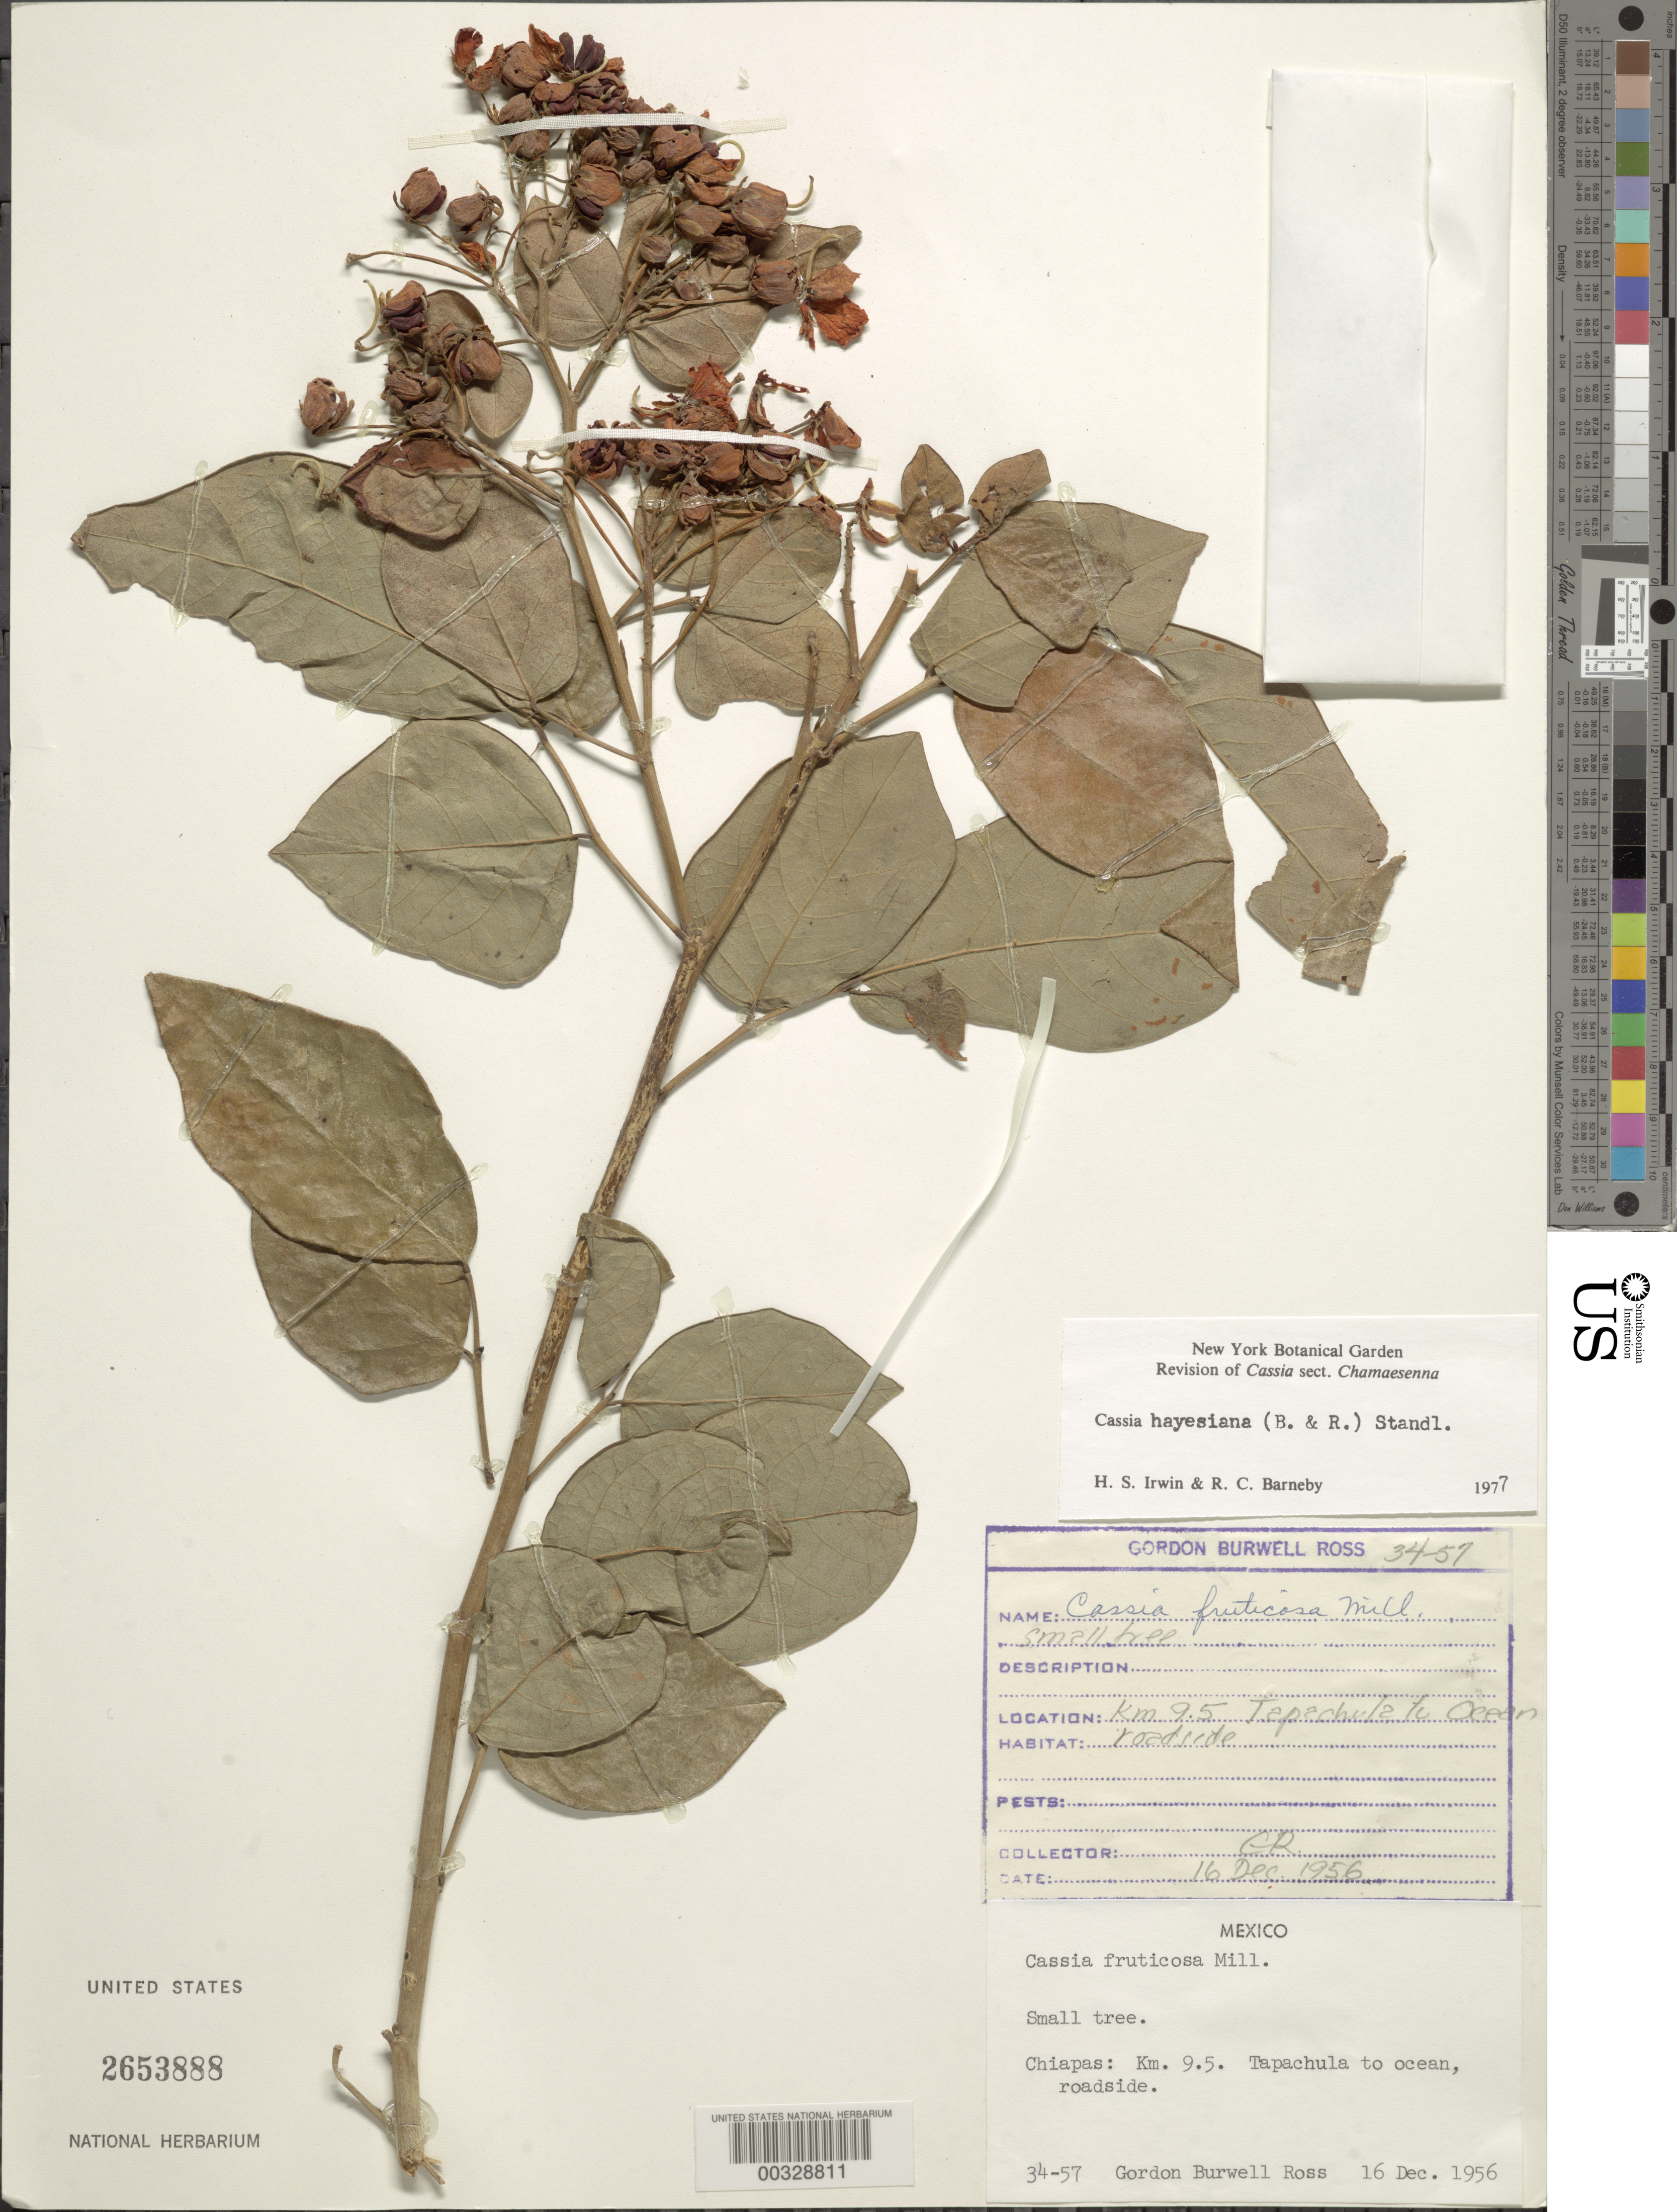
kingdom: Plantae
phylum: Tracheophyta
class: Magnoliopsida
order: Fabales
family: Fabaceae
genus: Senna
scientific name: Senna hayesiana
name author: (Britton & Rose) H.S. Irwin & Barneby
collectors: G. B. Ross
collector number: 34-57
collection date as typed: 16 Dec 1956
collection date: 1956-12-16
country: Mexico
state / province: Chiapas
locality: Km 9.5 Tapachula to ocean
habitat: Roadside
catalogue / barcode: US 2653888